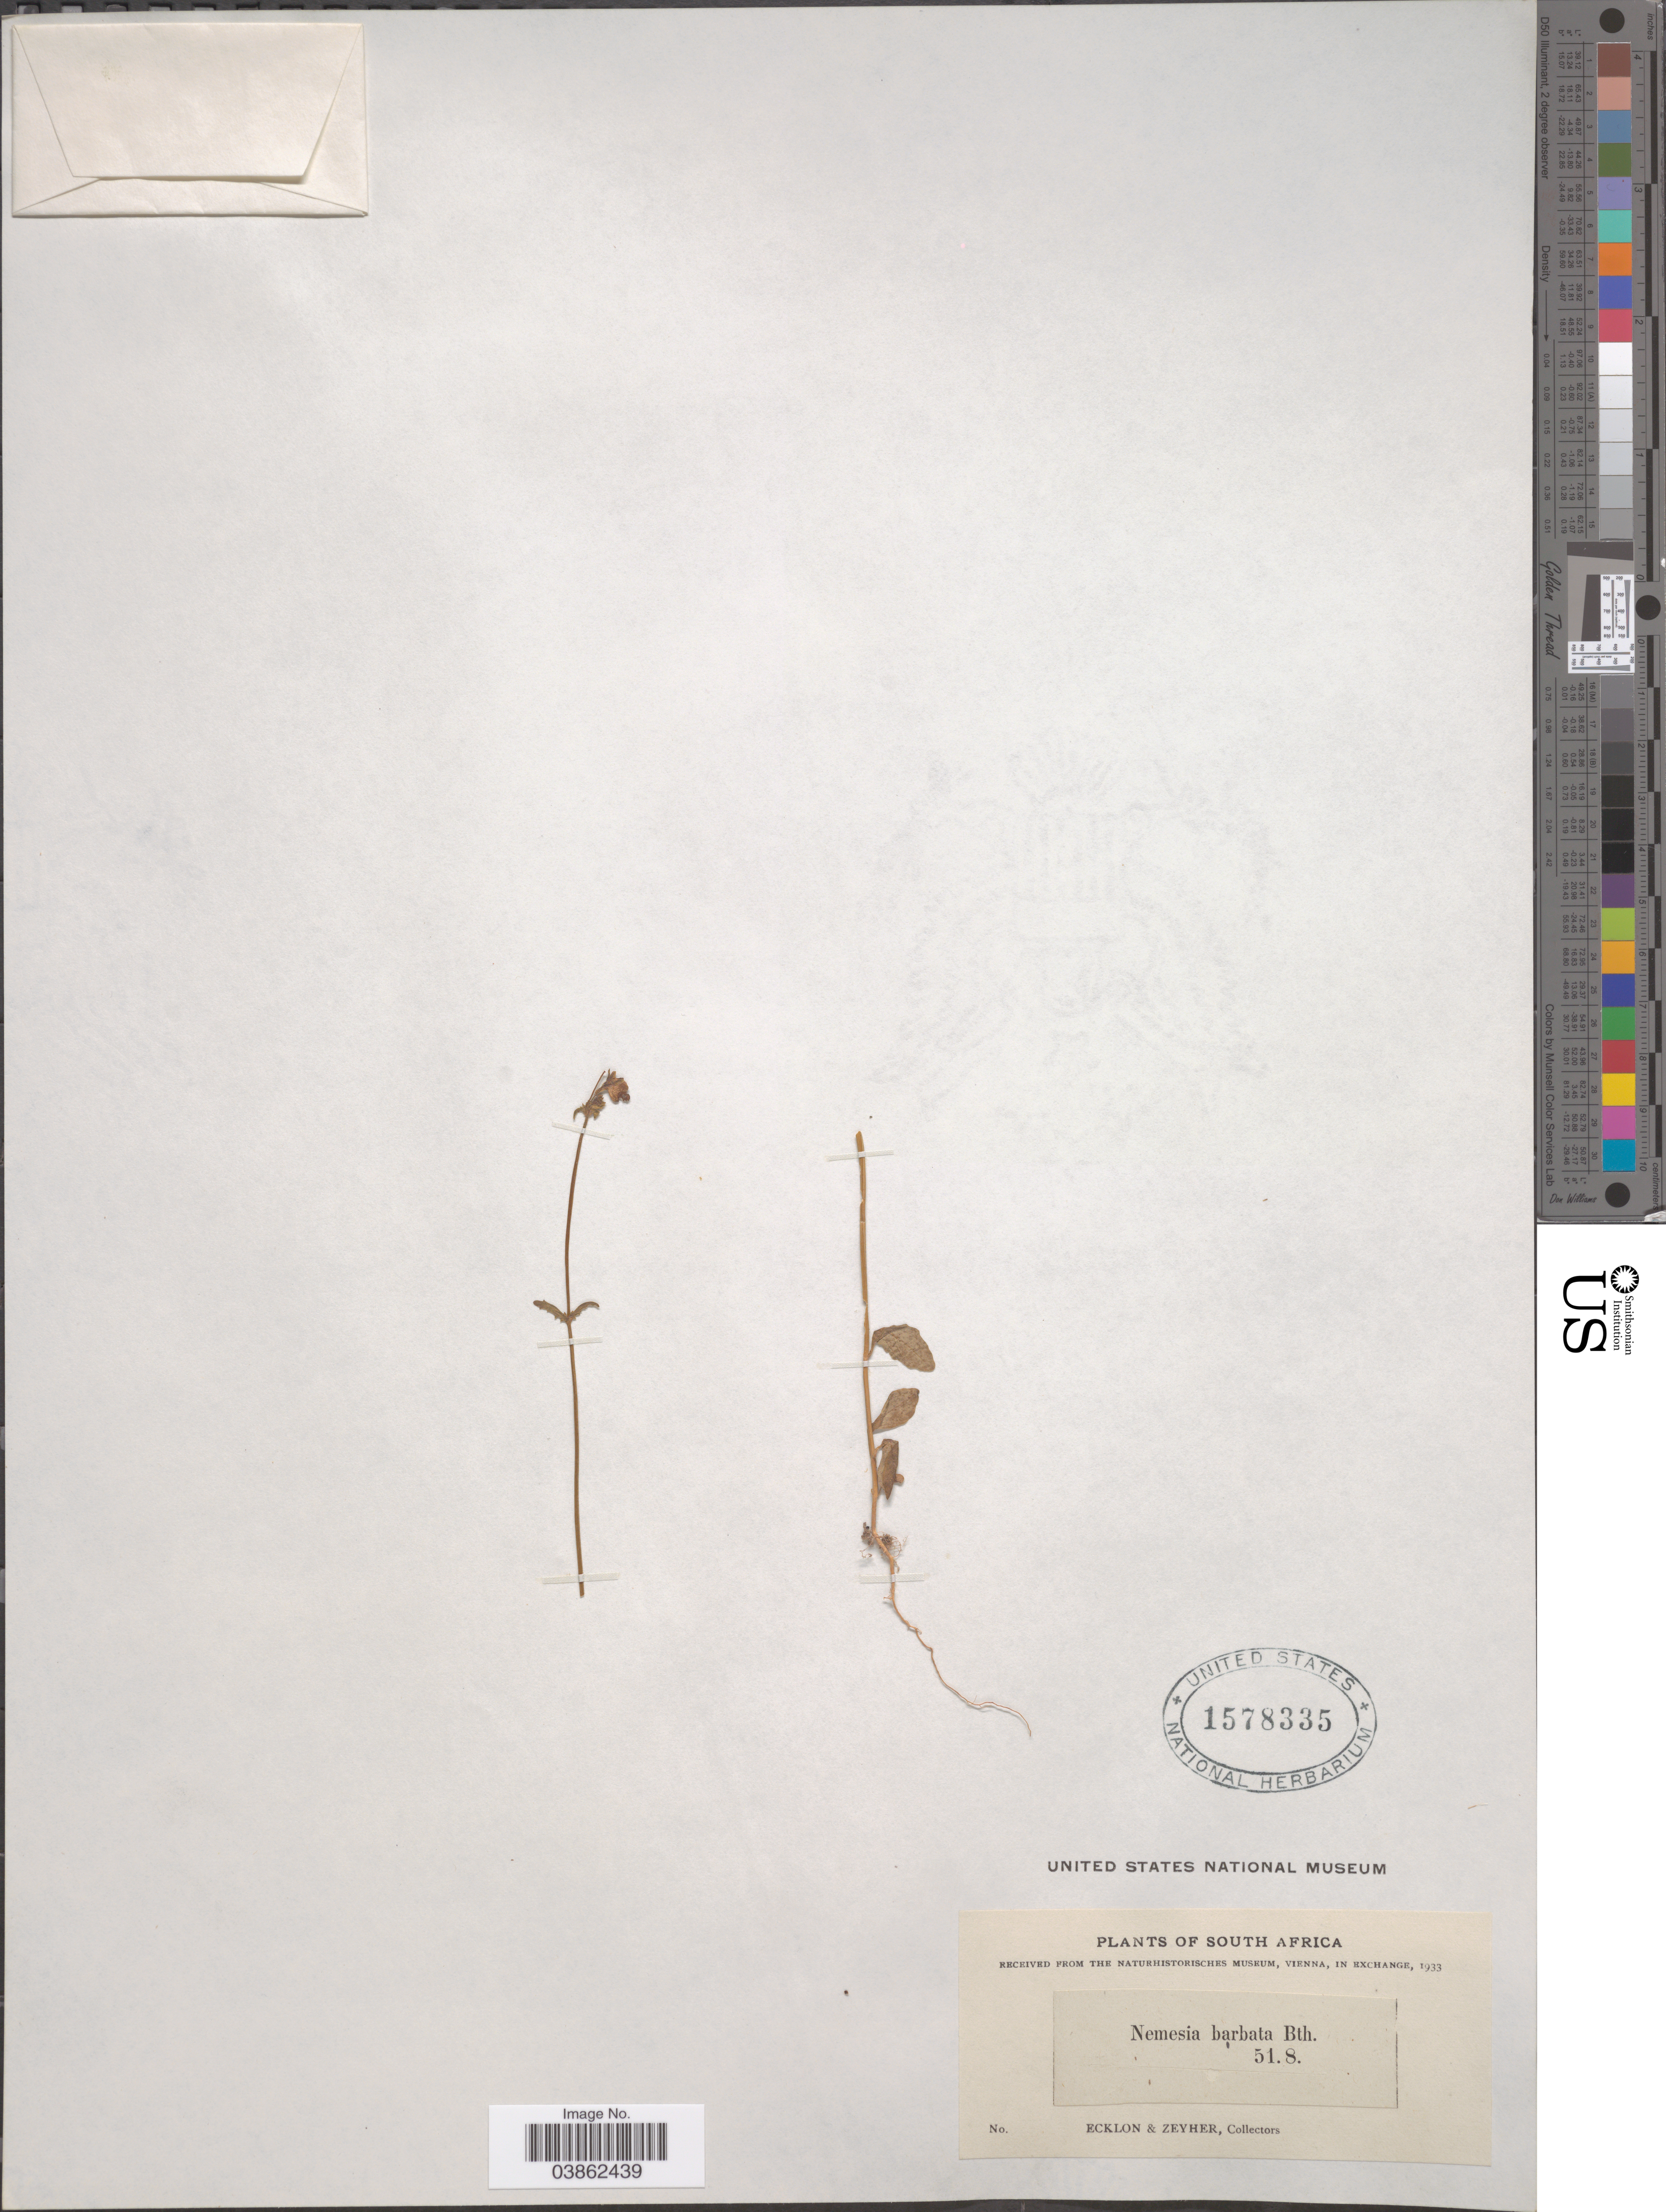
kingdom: Plantae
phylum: Tracheophyta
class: Magnoliopsida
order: Lamiales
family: Scrophulariaceae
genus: Nemesia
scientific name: Nemesia barbata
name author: (Thunb.) Benth.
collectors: -. Ecklon & -. Zeyher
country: South Africa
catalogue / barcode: US 1578335